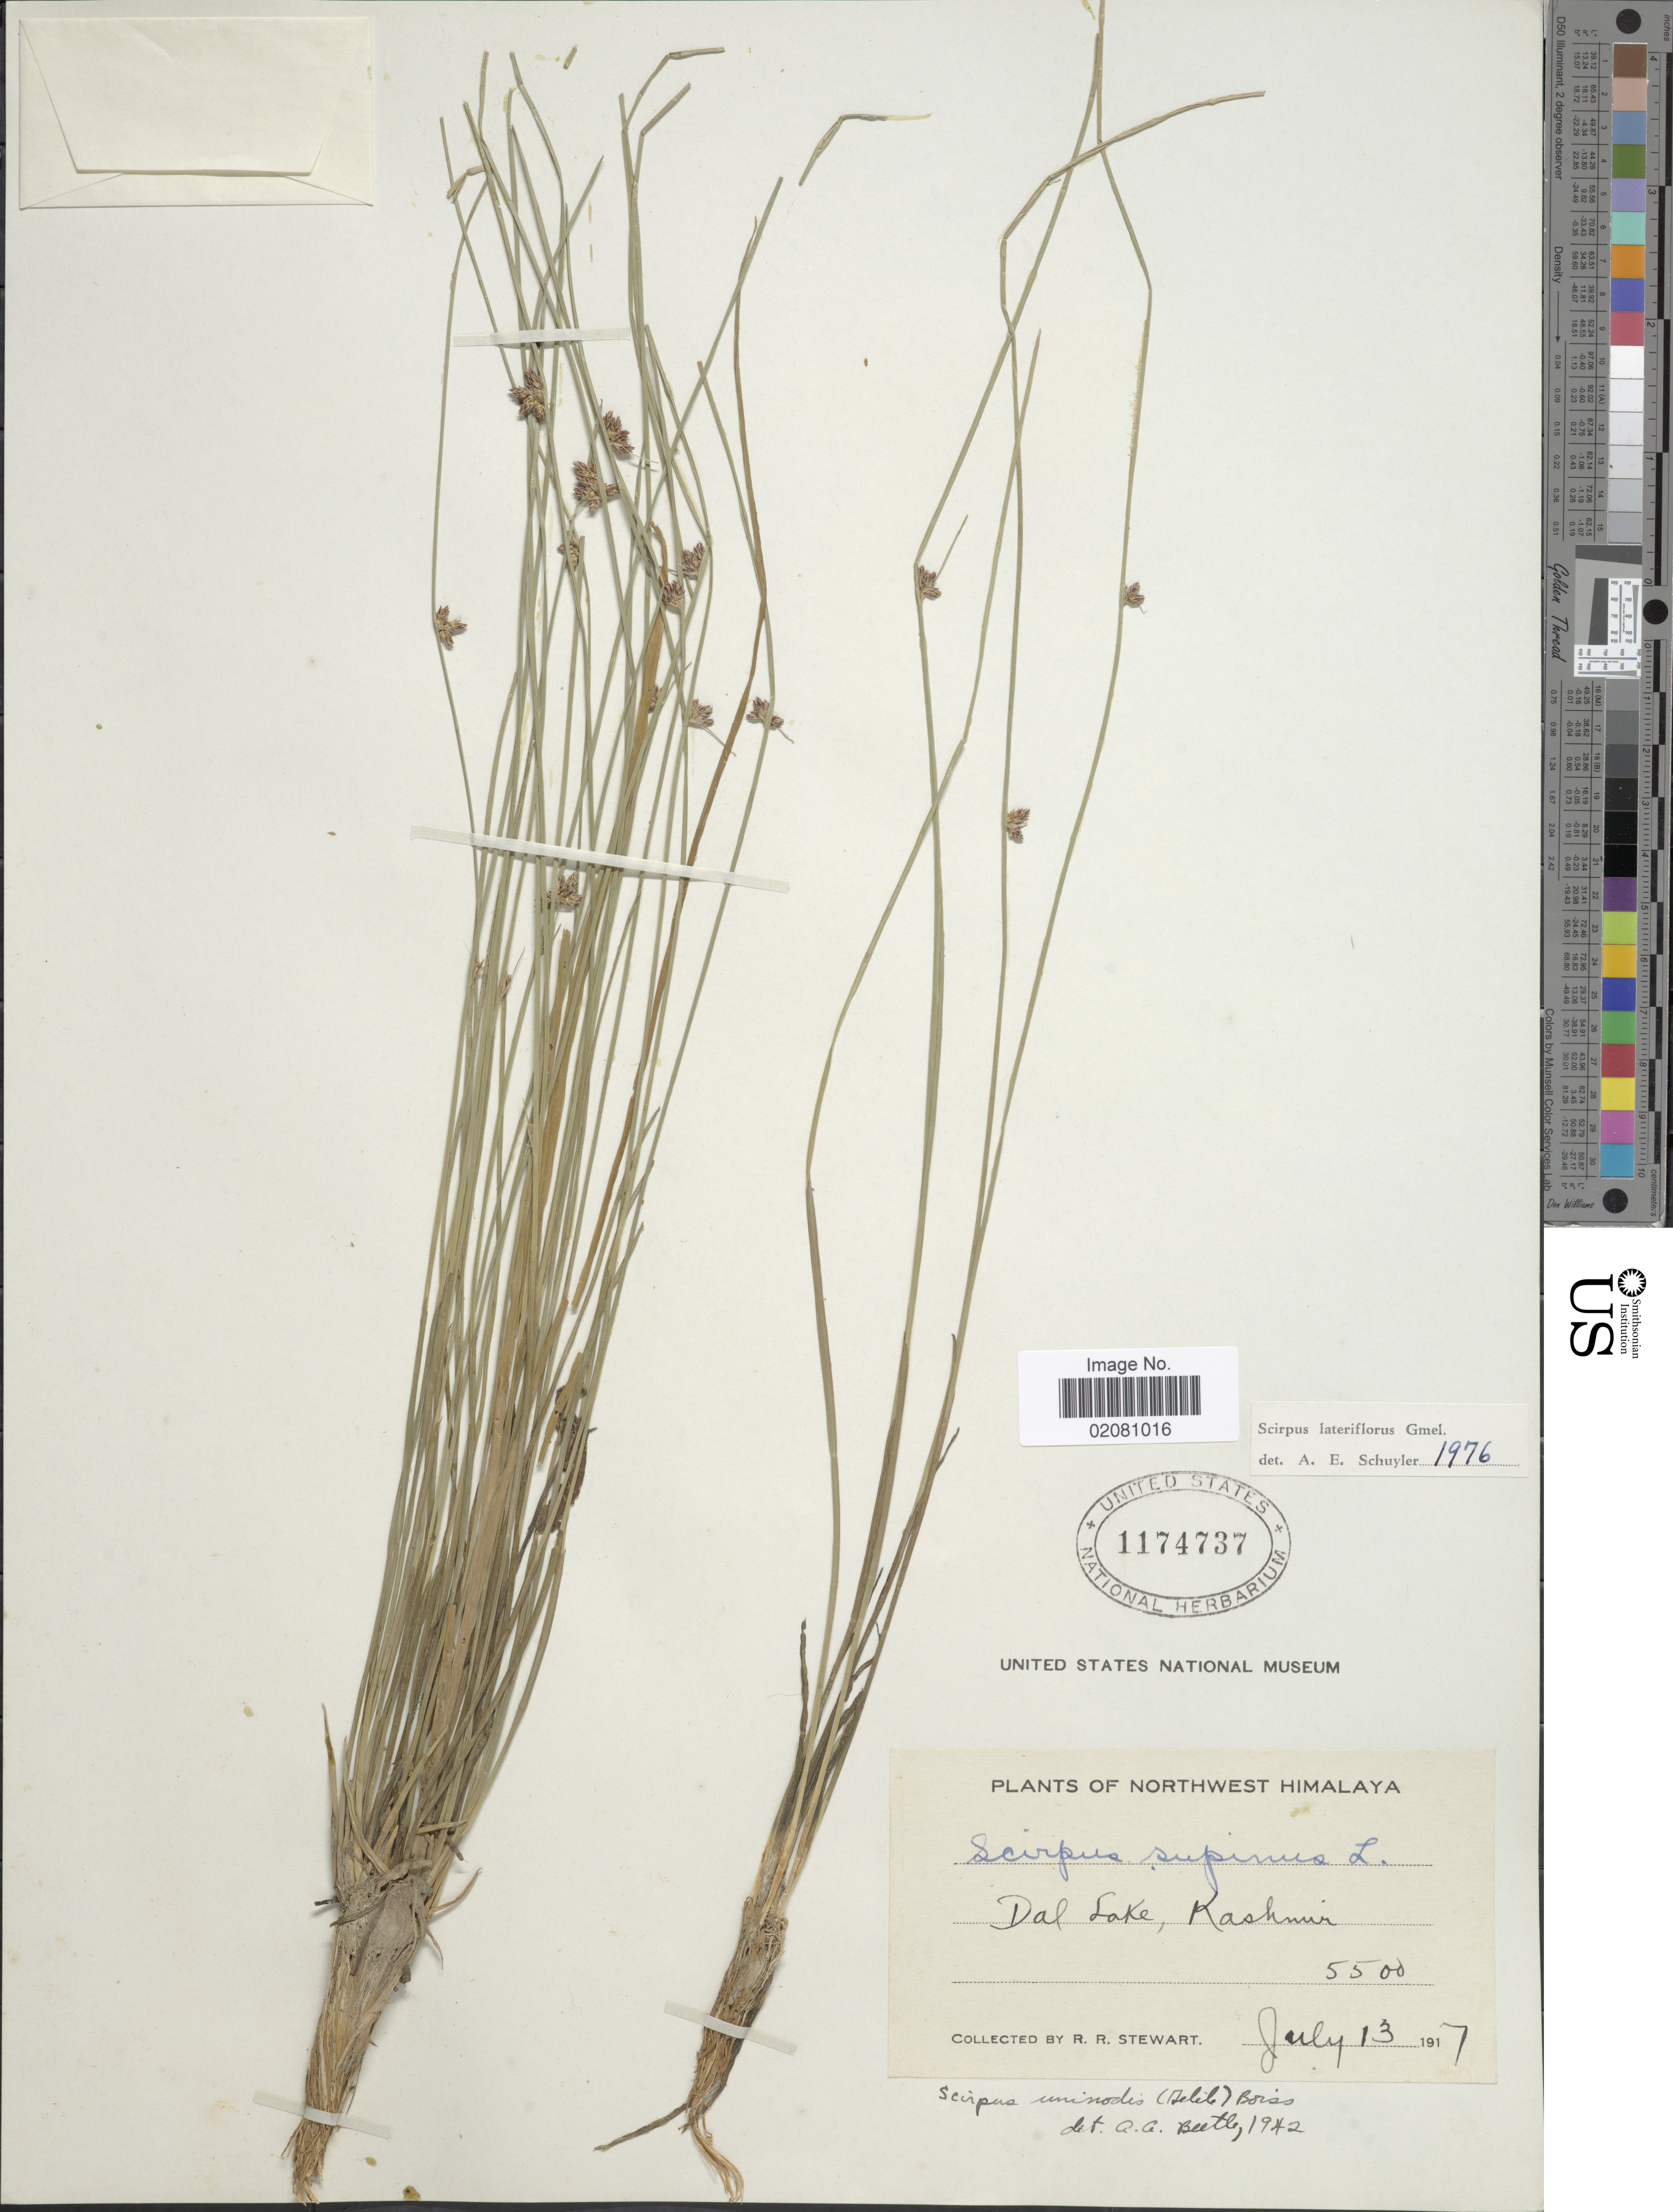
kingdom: Plantae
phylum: Tracheophyta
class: Liliopsida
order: Poales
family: Cyperaceae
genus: Schoenoplectus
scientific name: Schoenoplectus lateriflorus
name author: (J.F. Gmel.)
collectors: R. R. Stewart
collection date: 1917-07-13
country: India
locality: Kashmir, Dal Lake. Northwest Himalaya,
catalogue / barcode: US 1174737